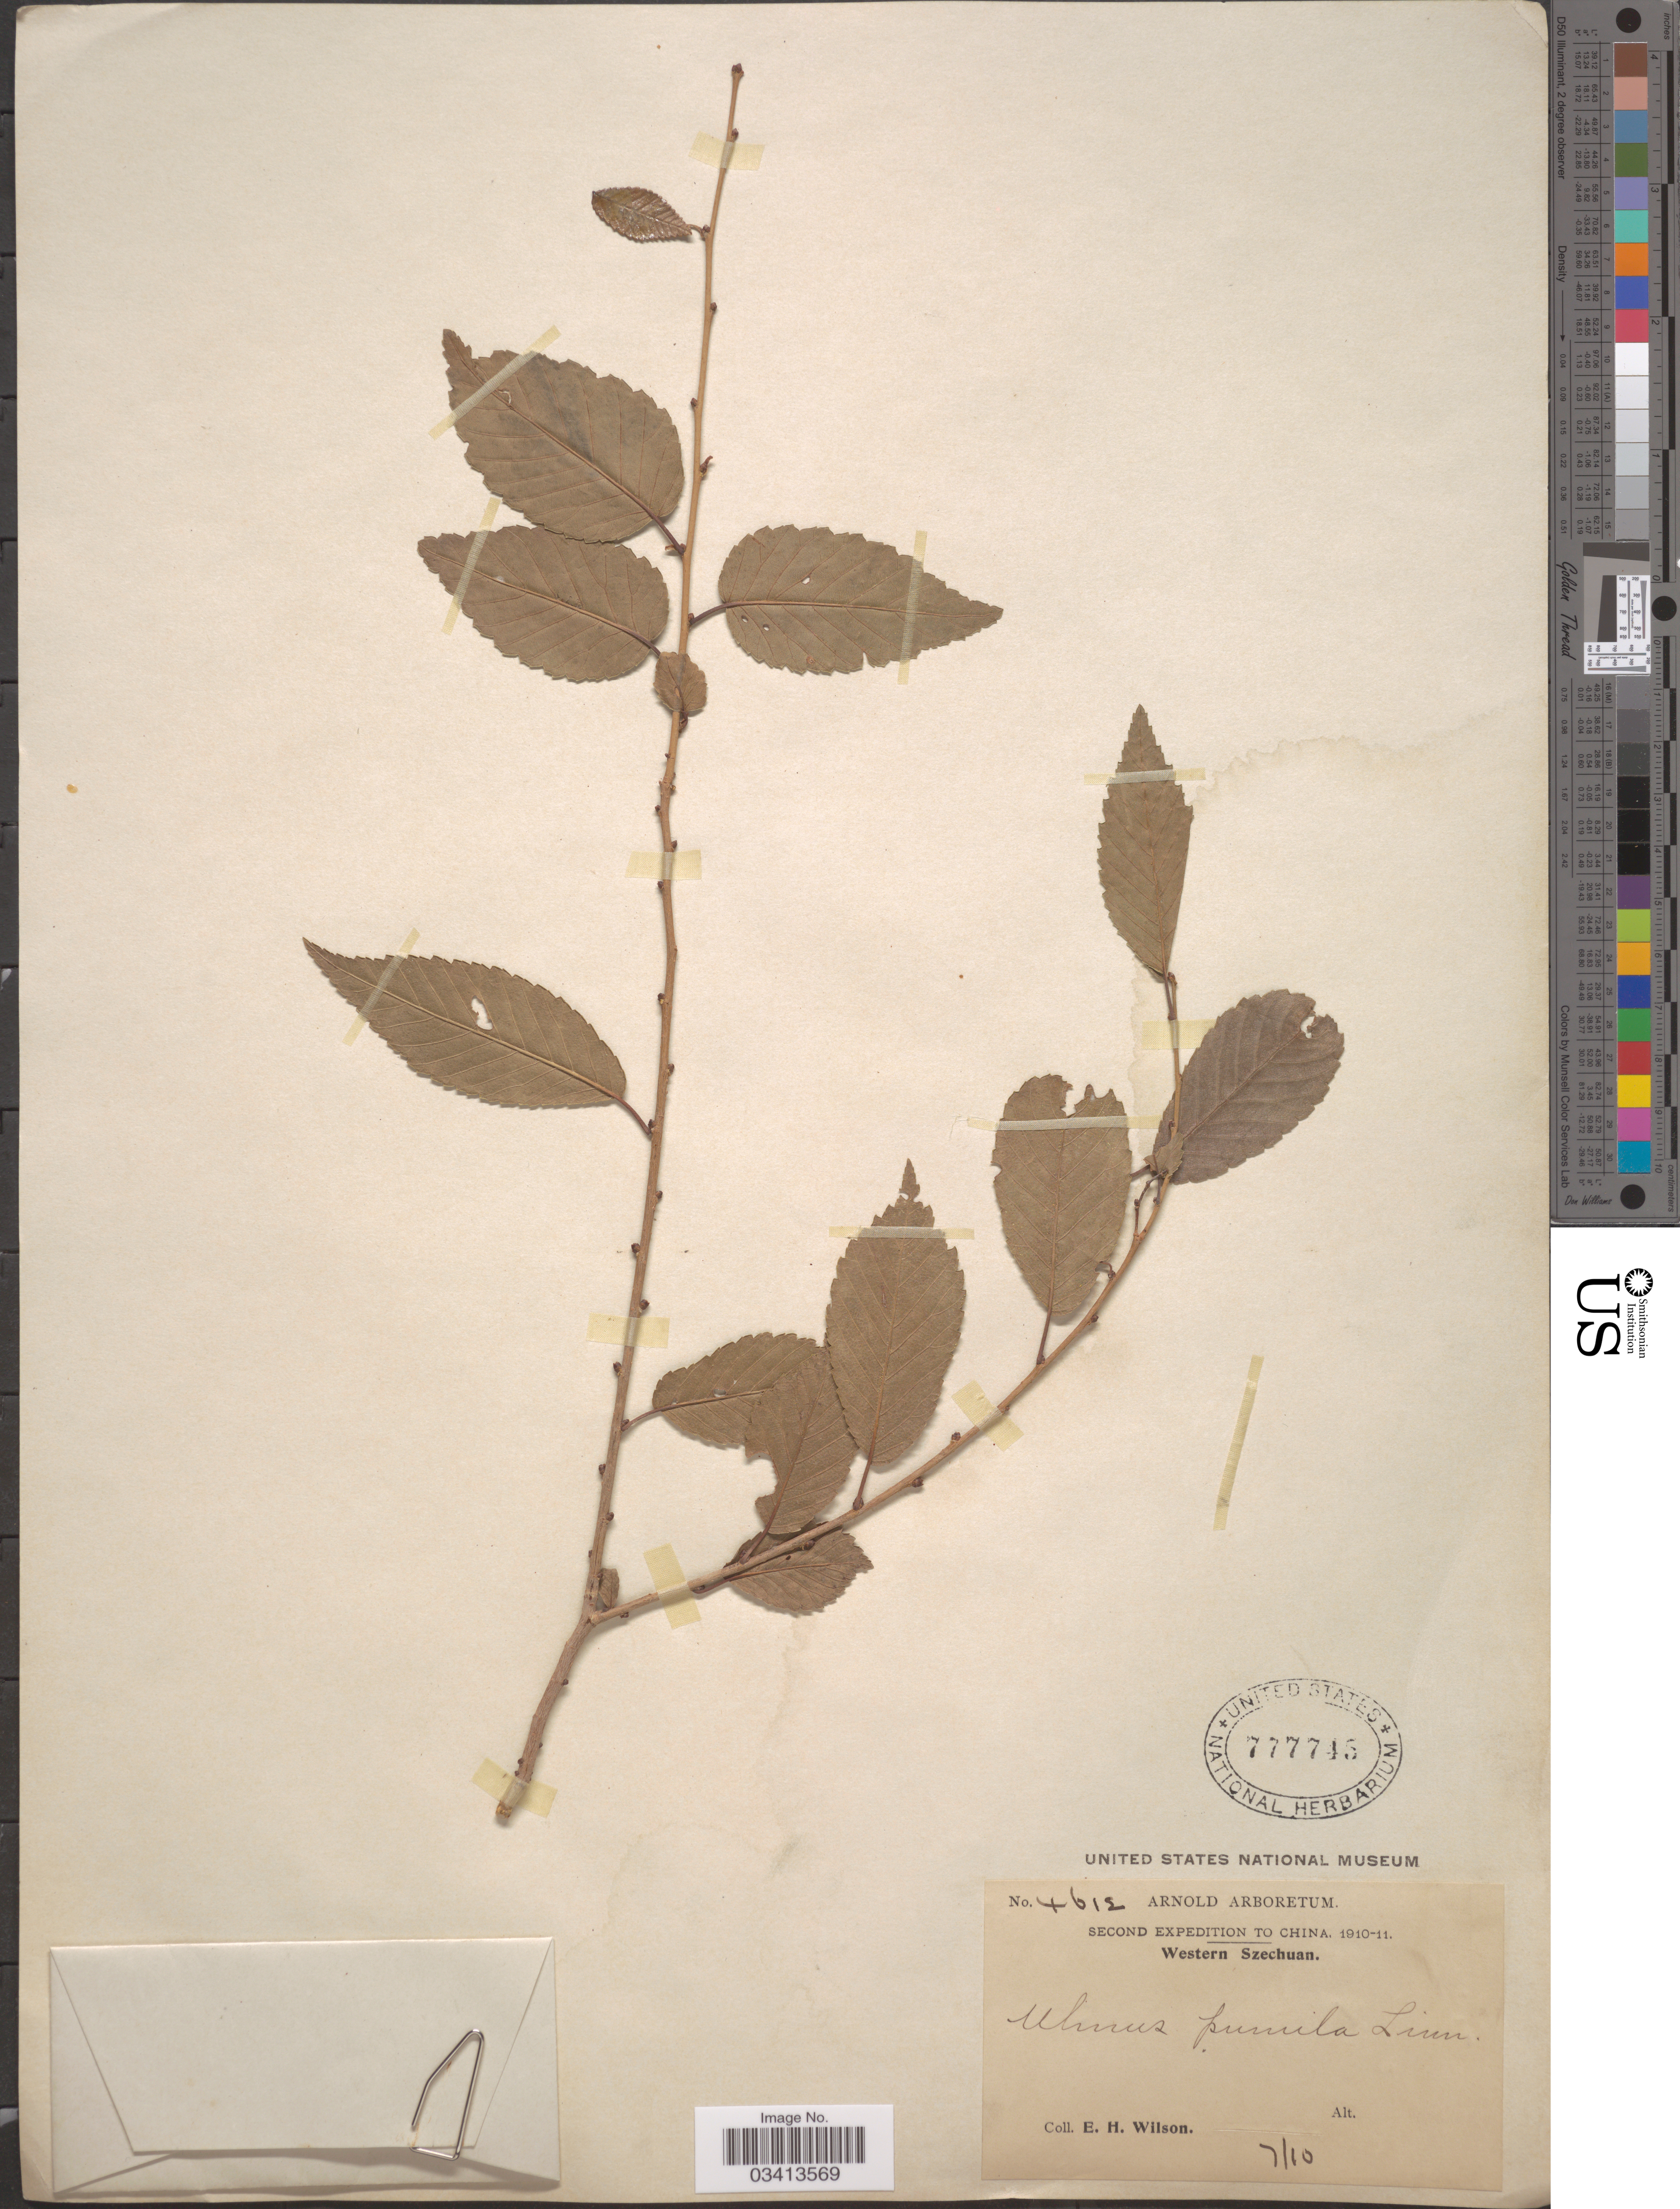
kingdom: Plantae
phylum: Tracheophyta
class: Magnoliopsida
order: Rosales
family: Ulmaceae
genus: Ulmus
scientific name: Ulmus pumila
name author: L.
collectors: E. Wilson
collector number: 4612*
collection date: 1910-07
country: China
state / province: Sichuan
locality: Western Szechuan.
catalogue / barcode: US 777745